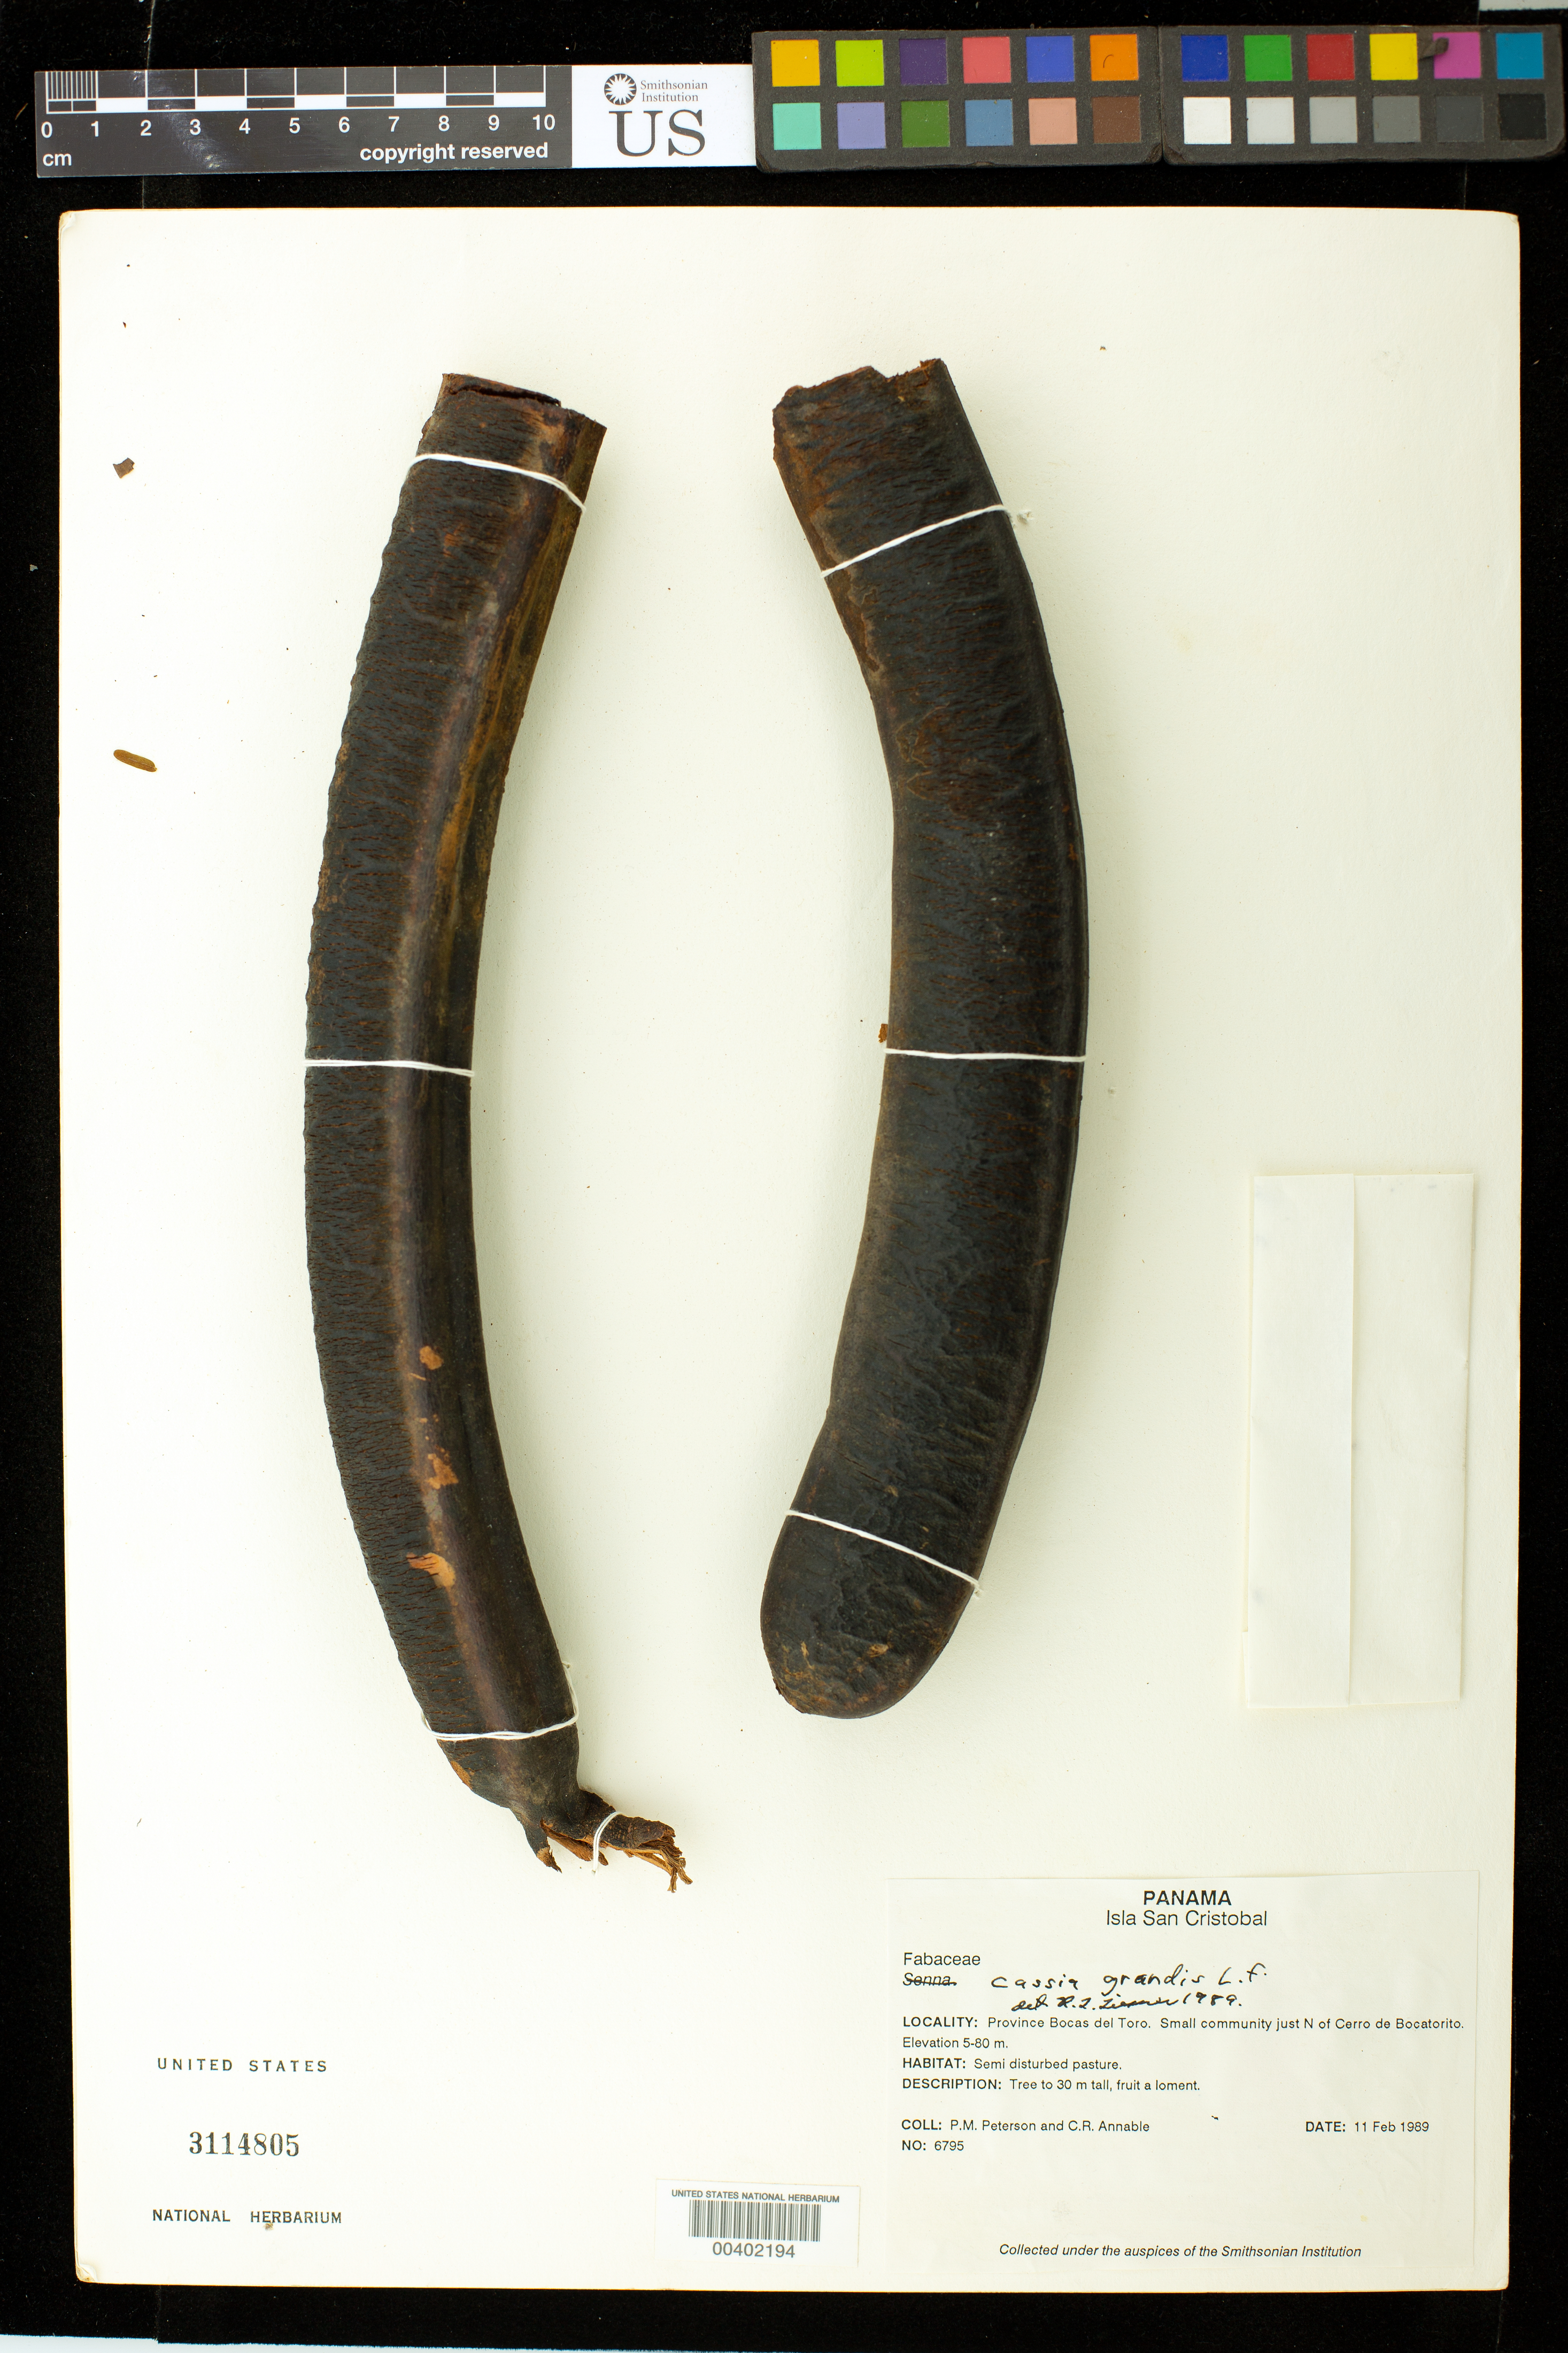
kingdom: Plantae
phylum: Tracheophyta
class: Magnoliopsida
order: Fabales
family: Fabaceae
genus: Cassia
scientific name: Cassia grandis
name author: L. f.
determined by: Liesner, R. L.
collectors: P. M. Peterson & C. R. Annable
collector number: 06795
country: Panama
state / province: Bocas del Toro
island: San Cristóbal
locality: Isla San Cristobal, small community just N of Cerro de BocaTorito.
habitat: Semi disturbed pasture.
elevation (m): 5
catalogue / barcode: US 3114805